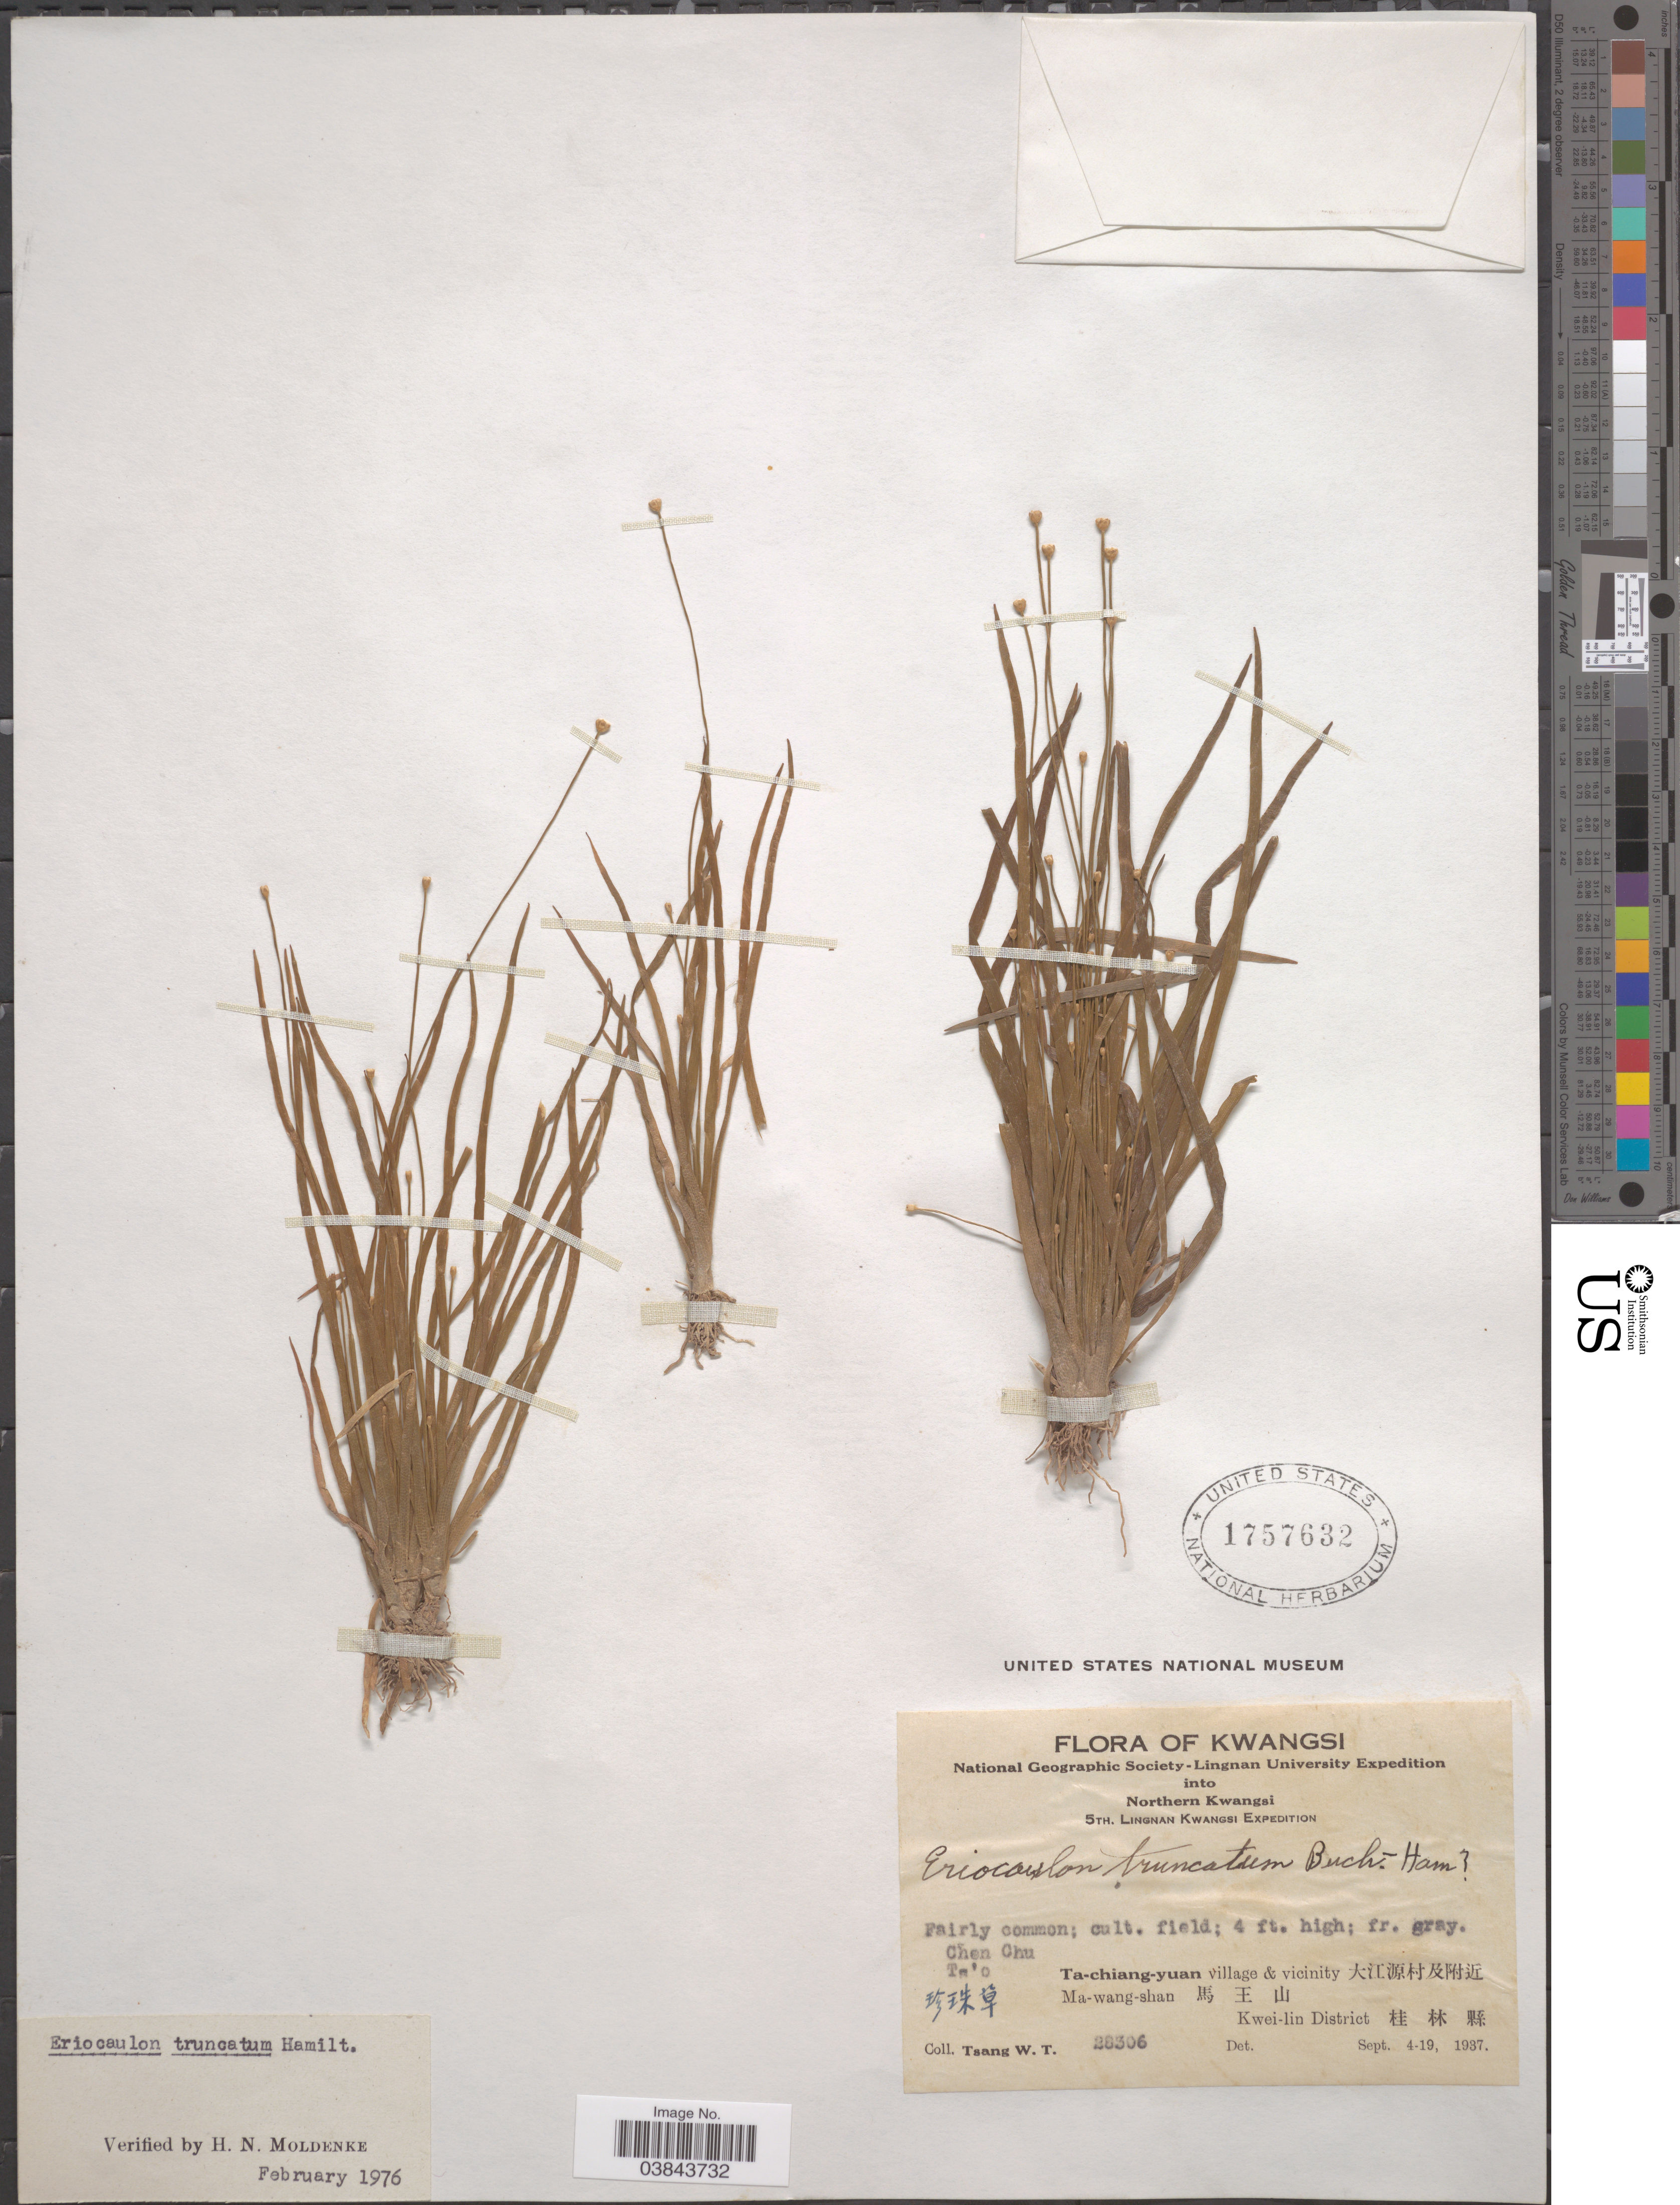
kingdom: Plantae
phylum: Tracheophyta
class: Liliopsida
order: Poales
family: Eriocaulaceae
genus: Eriocaulon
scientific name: Eriocaulon truncatum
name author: Buch.-Ham. ex Mart.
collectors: W. T. Tsang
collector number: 28306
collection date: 1937-09-04/1937-09-19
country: China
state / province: Guangxi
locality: Kwangsi. Northern Kwangsi. Chen Chu Ts'o X. Ta-chiang-yuan village & vicinity X. Ma-wang-shan X. Kwei-lin District X.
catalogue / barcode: US 1757632